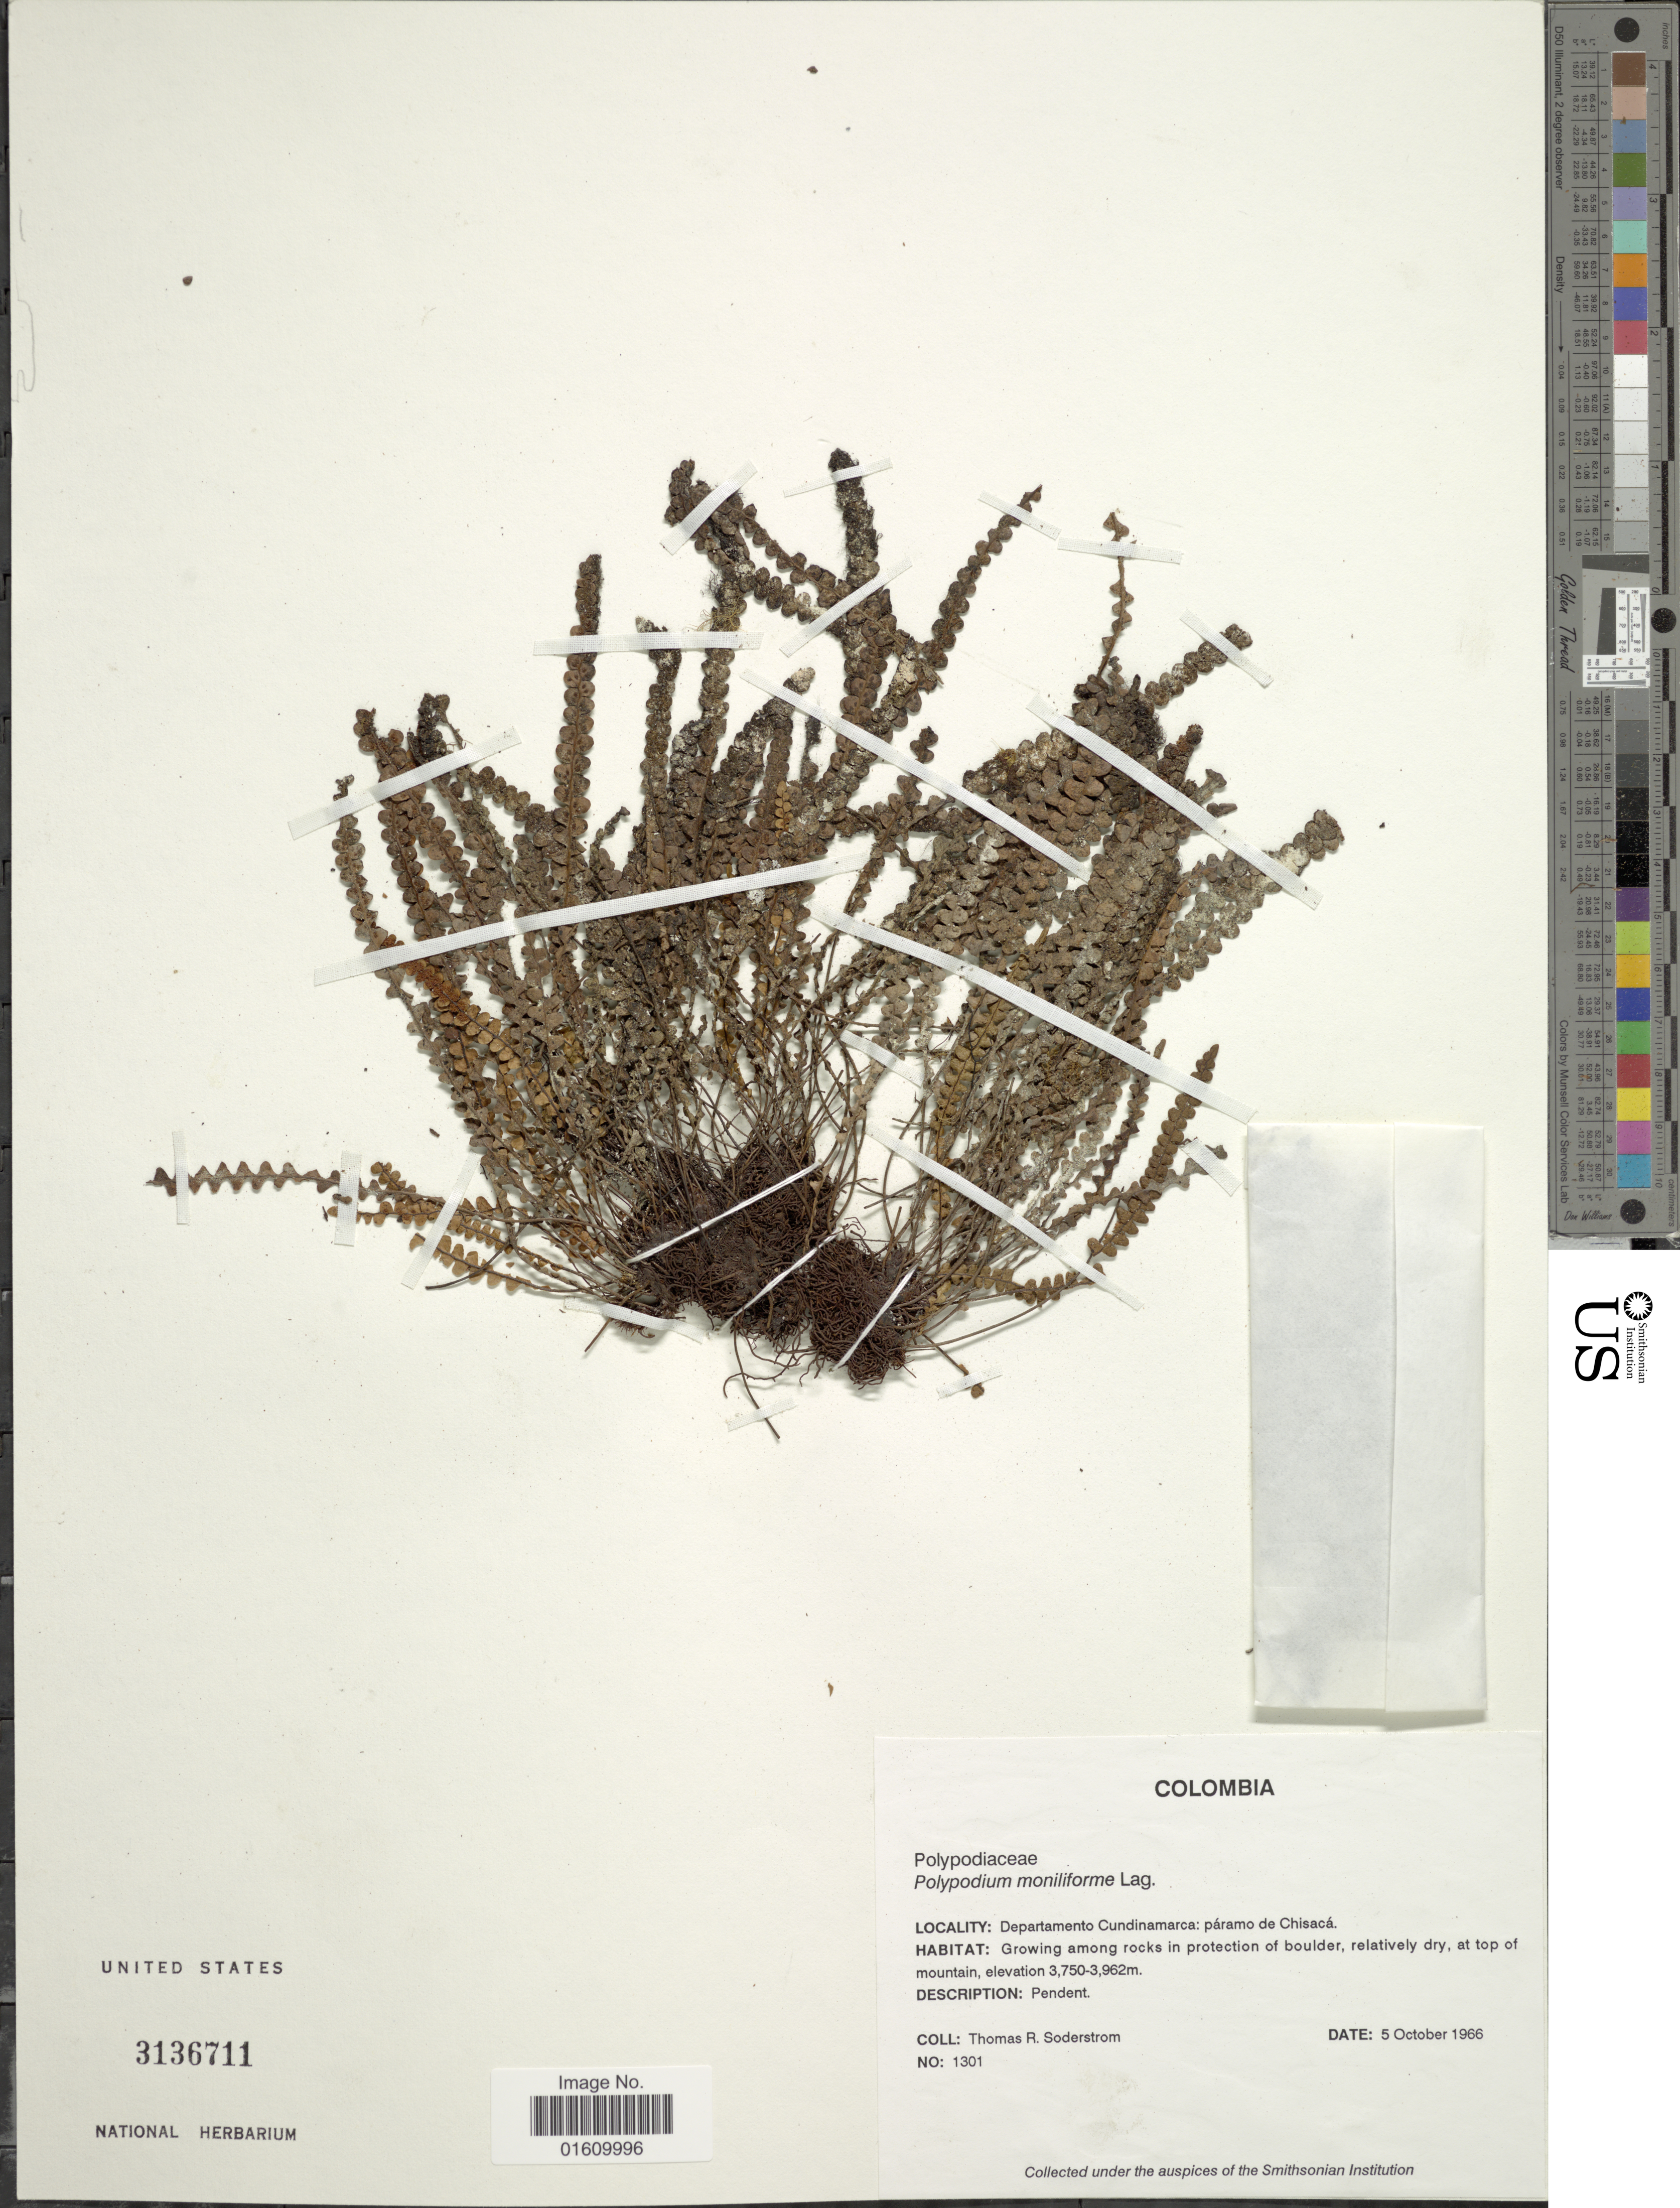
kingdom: Plantae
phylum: Tracheophyta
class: Polypodiopsida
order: Polypodiales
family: Polypodiaceae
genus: Melpomene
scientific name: Melpomene moniliformis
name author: (Lag. ex Sw.) A.R. Sm. & R.C. Moran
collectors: T. R. Soderstrom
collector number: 1301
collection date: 1966-10-05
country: Colombia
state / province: Cundinamarca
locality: Departement Cundinamarca: paramo de Chisaca, Growing among rocks in protection of boulder.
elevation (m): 3750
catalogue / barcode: US 3136711